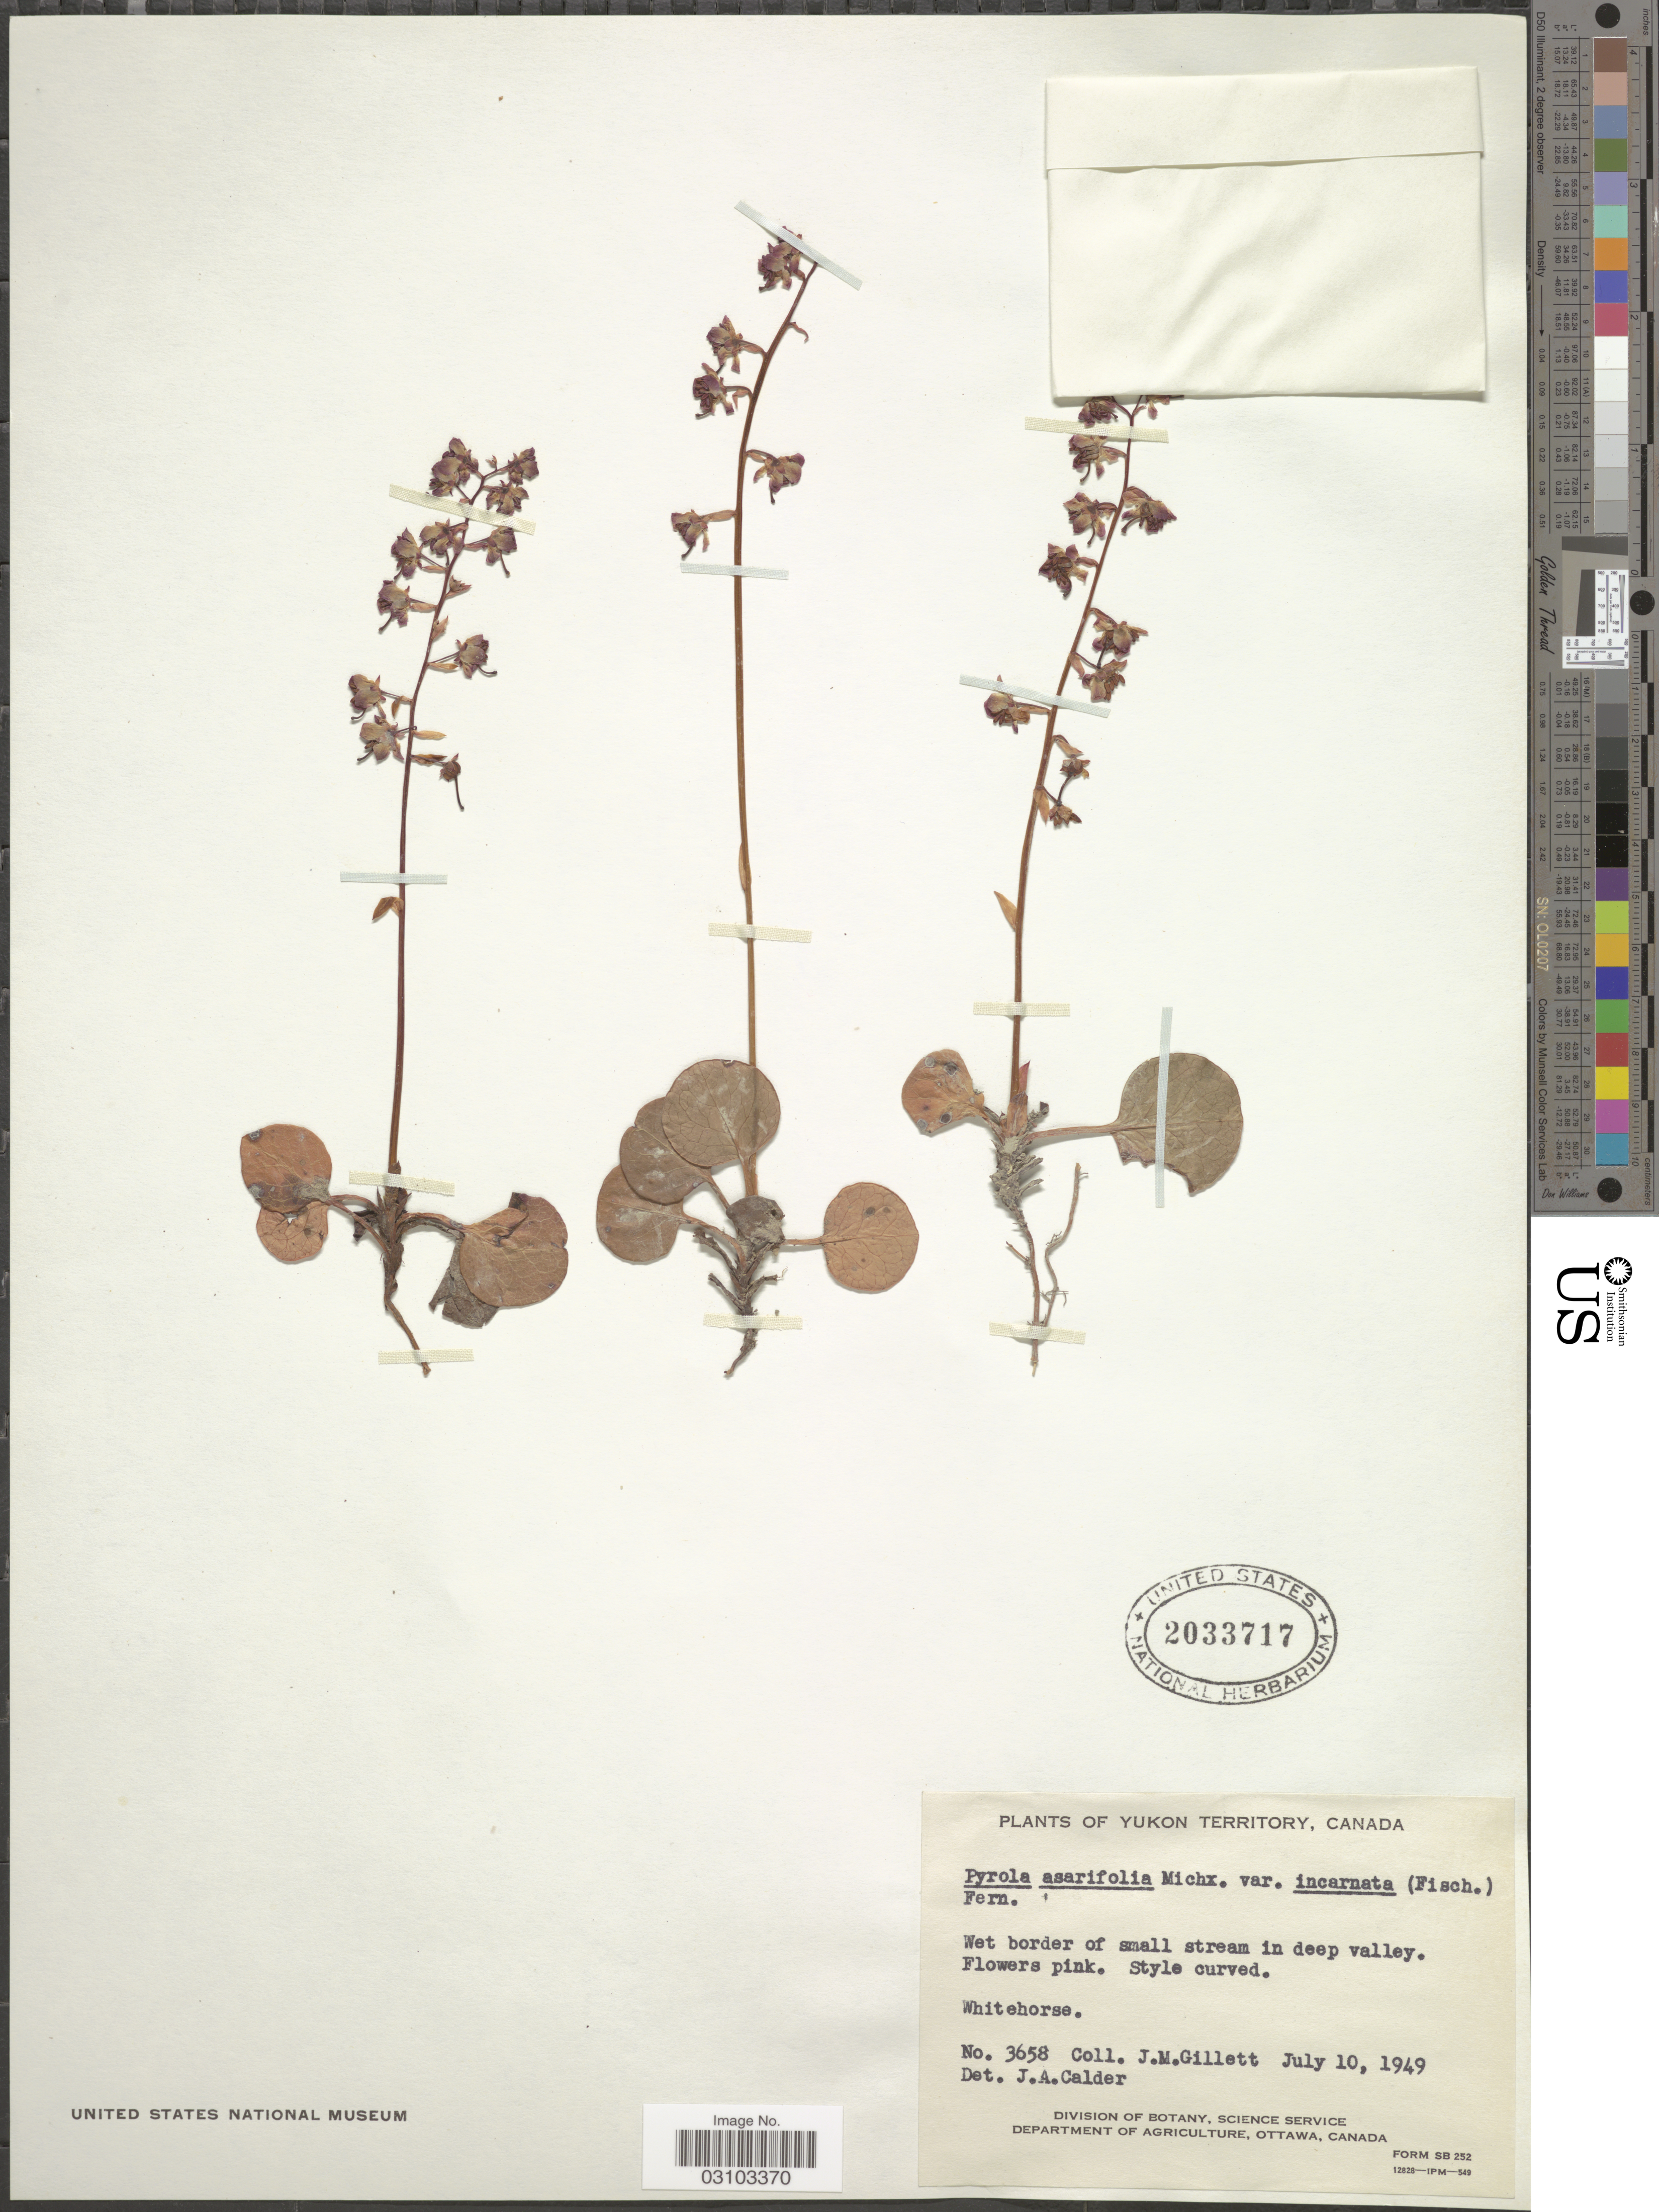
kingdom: Plantae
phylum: Tracheophyta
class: Magnoliopsida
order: Ericales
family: Ericaceae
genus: Pyrola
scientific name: Pyrola asarifolia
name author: Michx.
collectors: J. M. Gillett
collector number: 3658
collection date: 1949-07-10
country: Canada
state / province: Yukon Territory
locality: Whitehorse.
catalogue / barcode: US 2033717